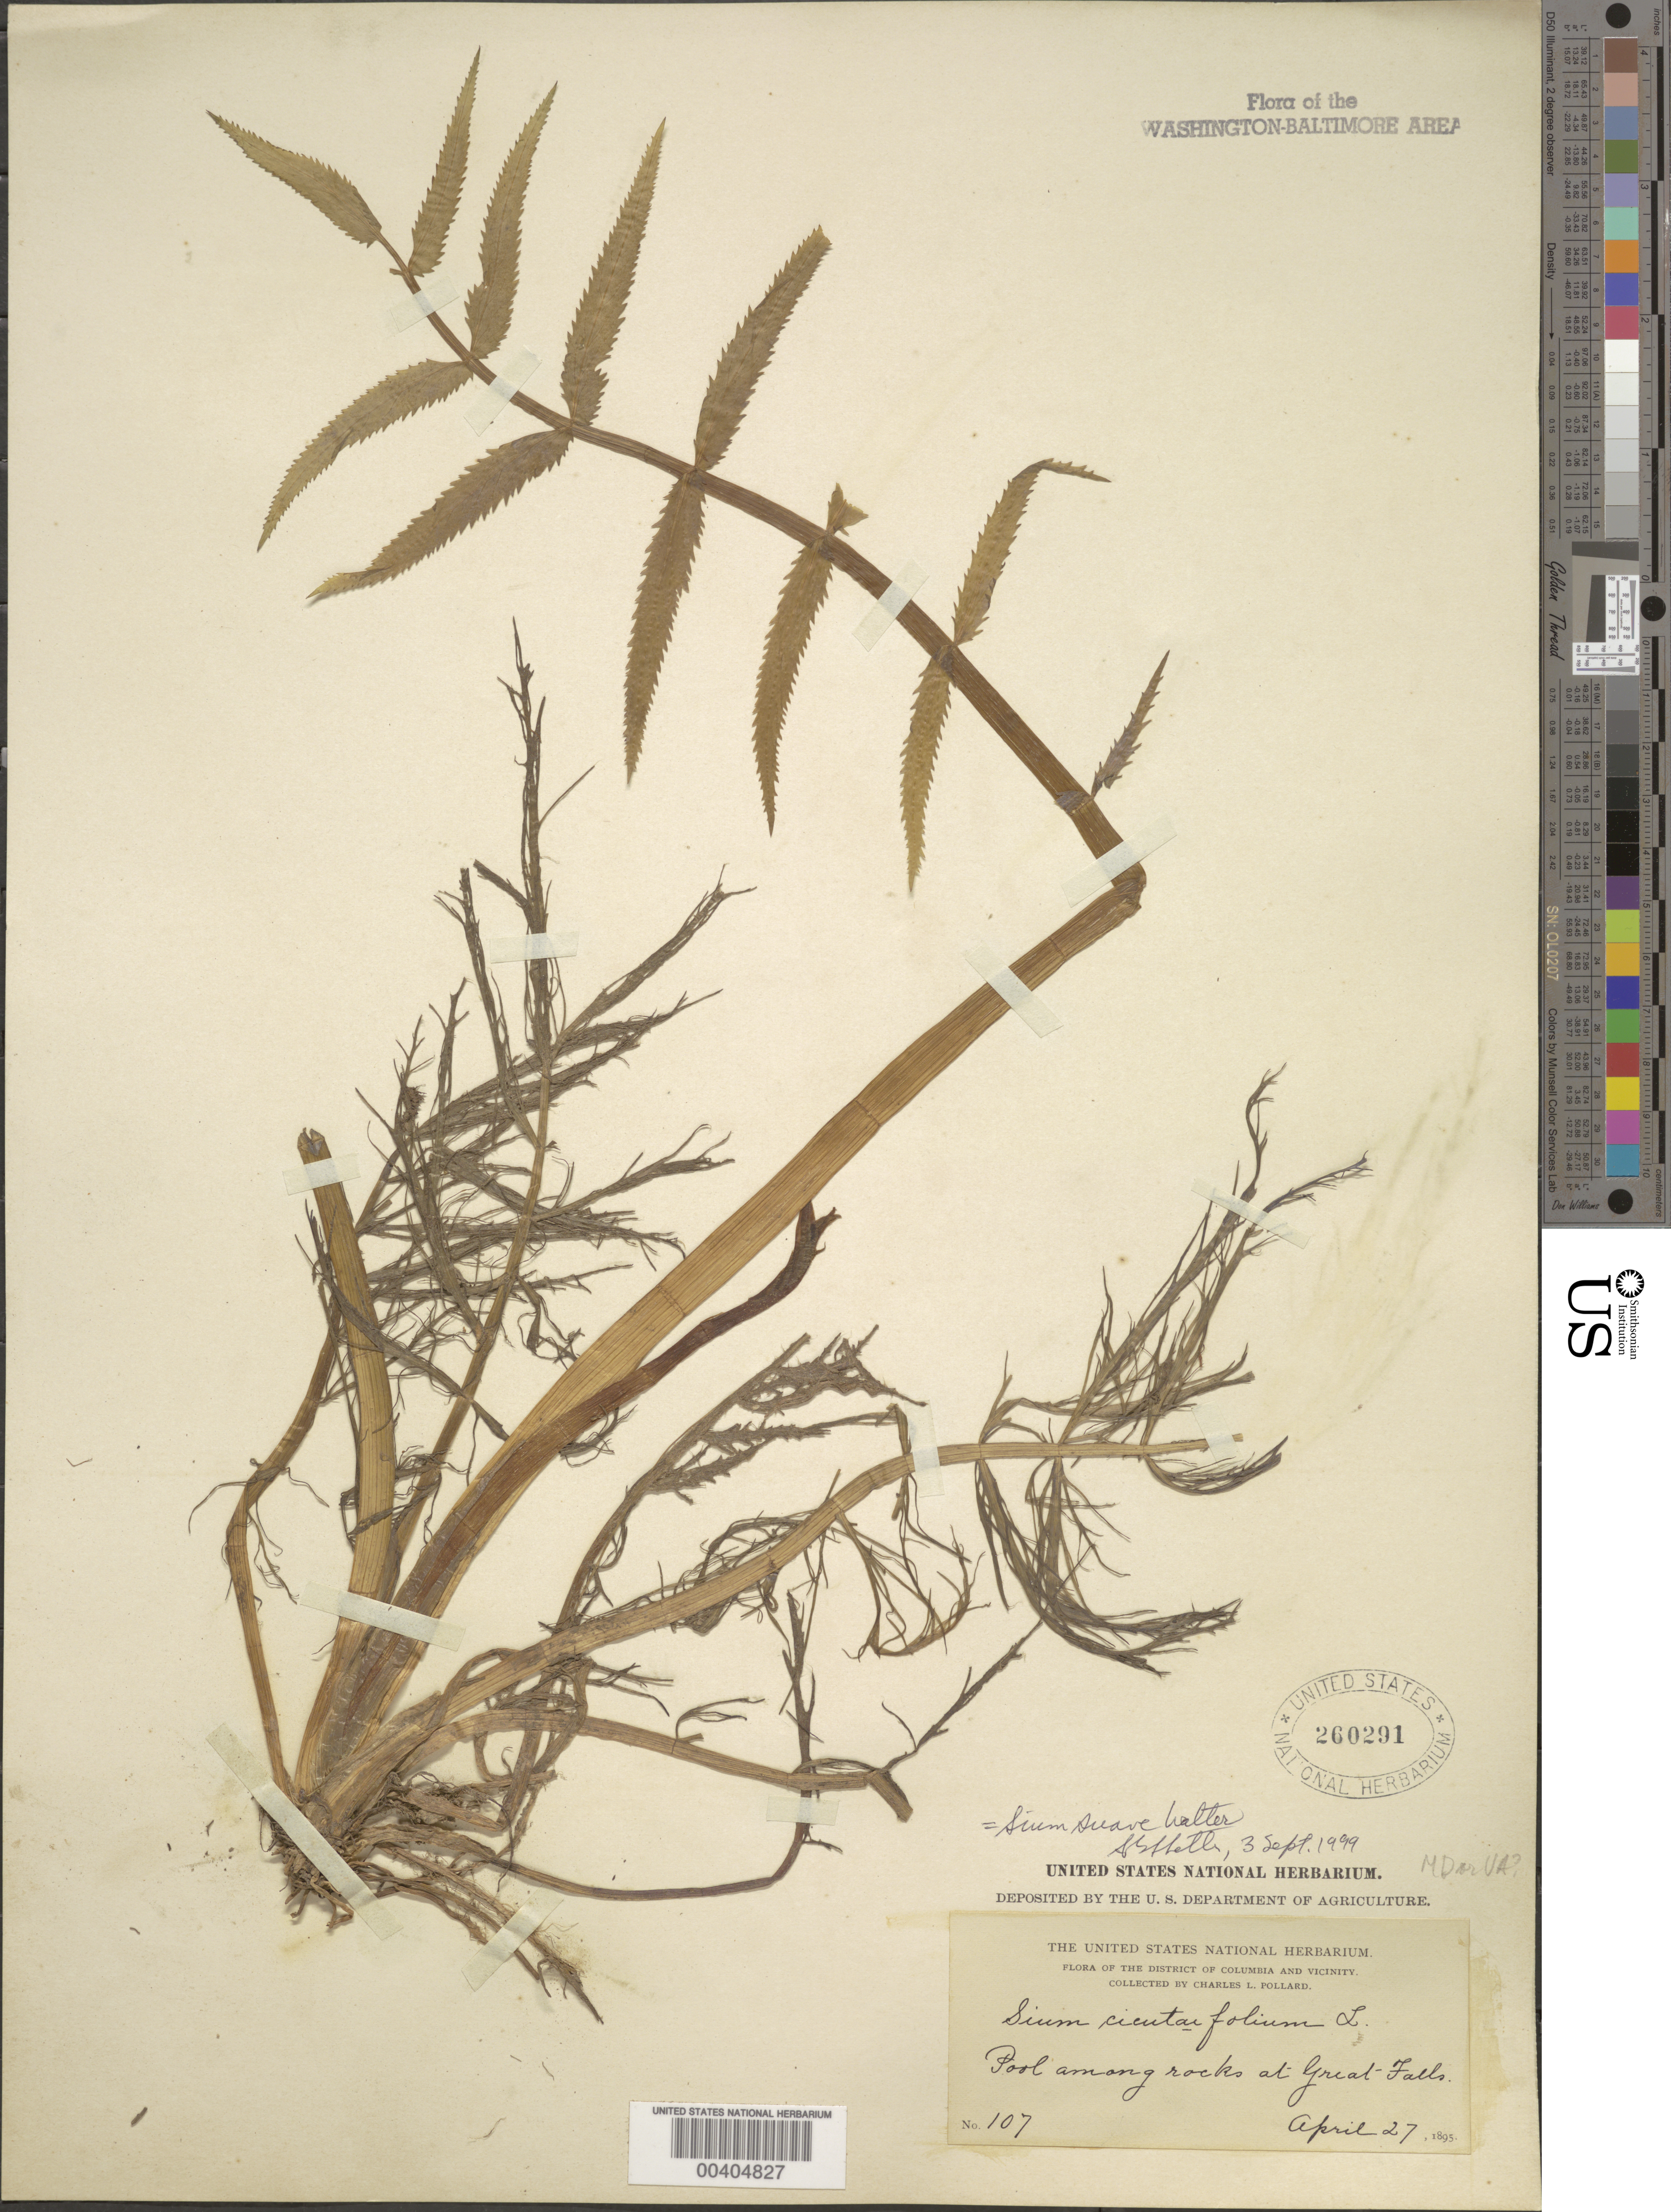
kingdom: Plantae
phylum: Tracheophyta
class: Magnoliopsida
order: Apiales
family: Apiaceae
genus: Sium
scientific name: Sium suave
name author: Walter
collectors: C. L. Pollard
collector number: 107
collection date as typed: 27 Apr 1895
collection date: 1895-04-27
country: United States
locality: Great Falls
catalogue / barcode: US 260291